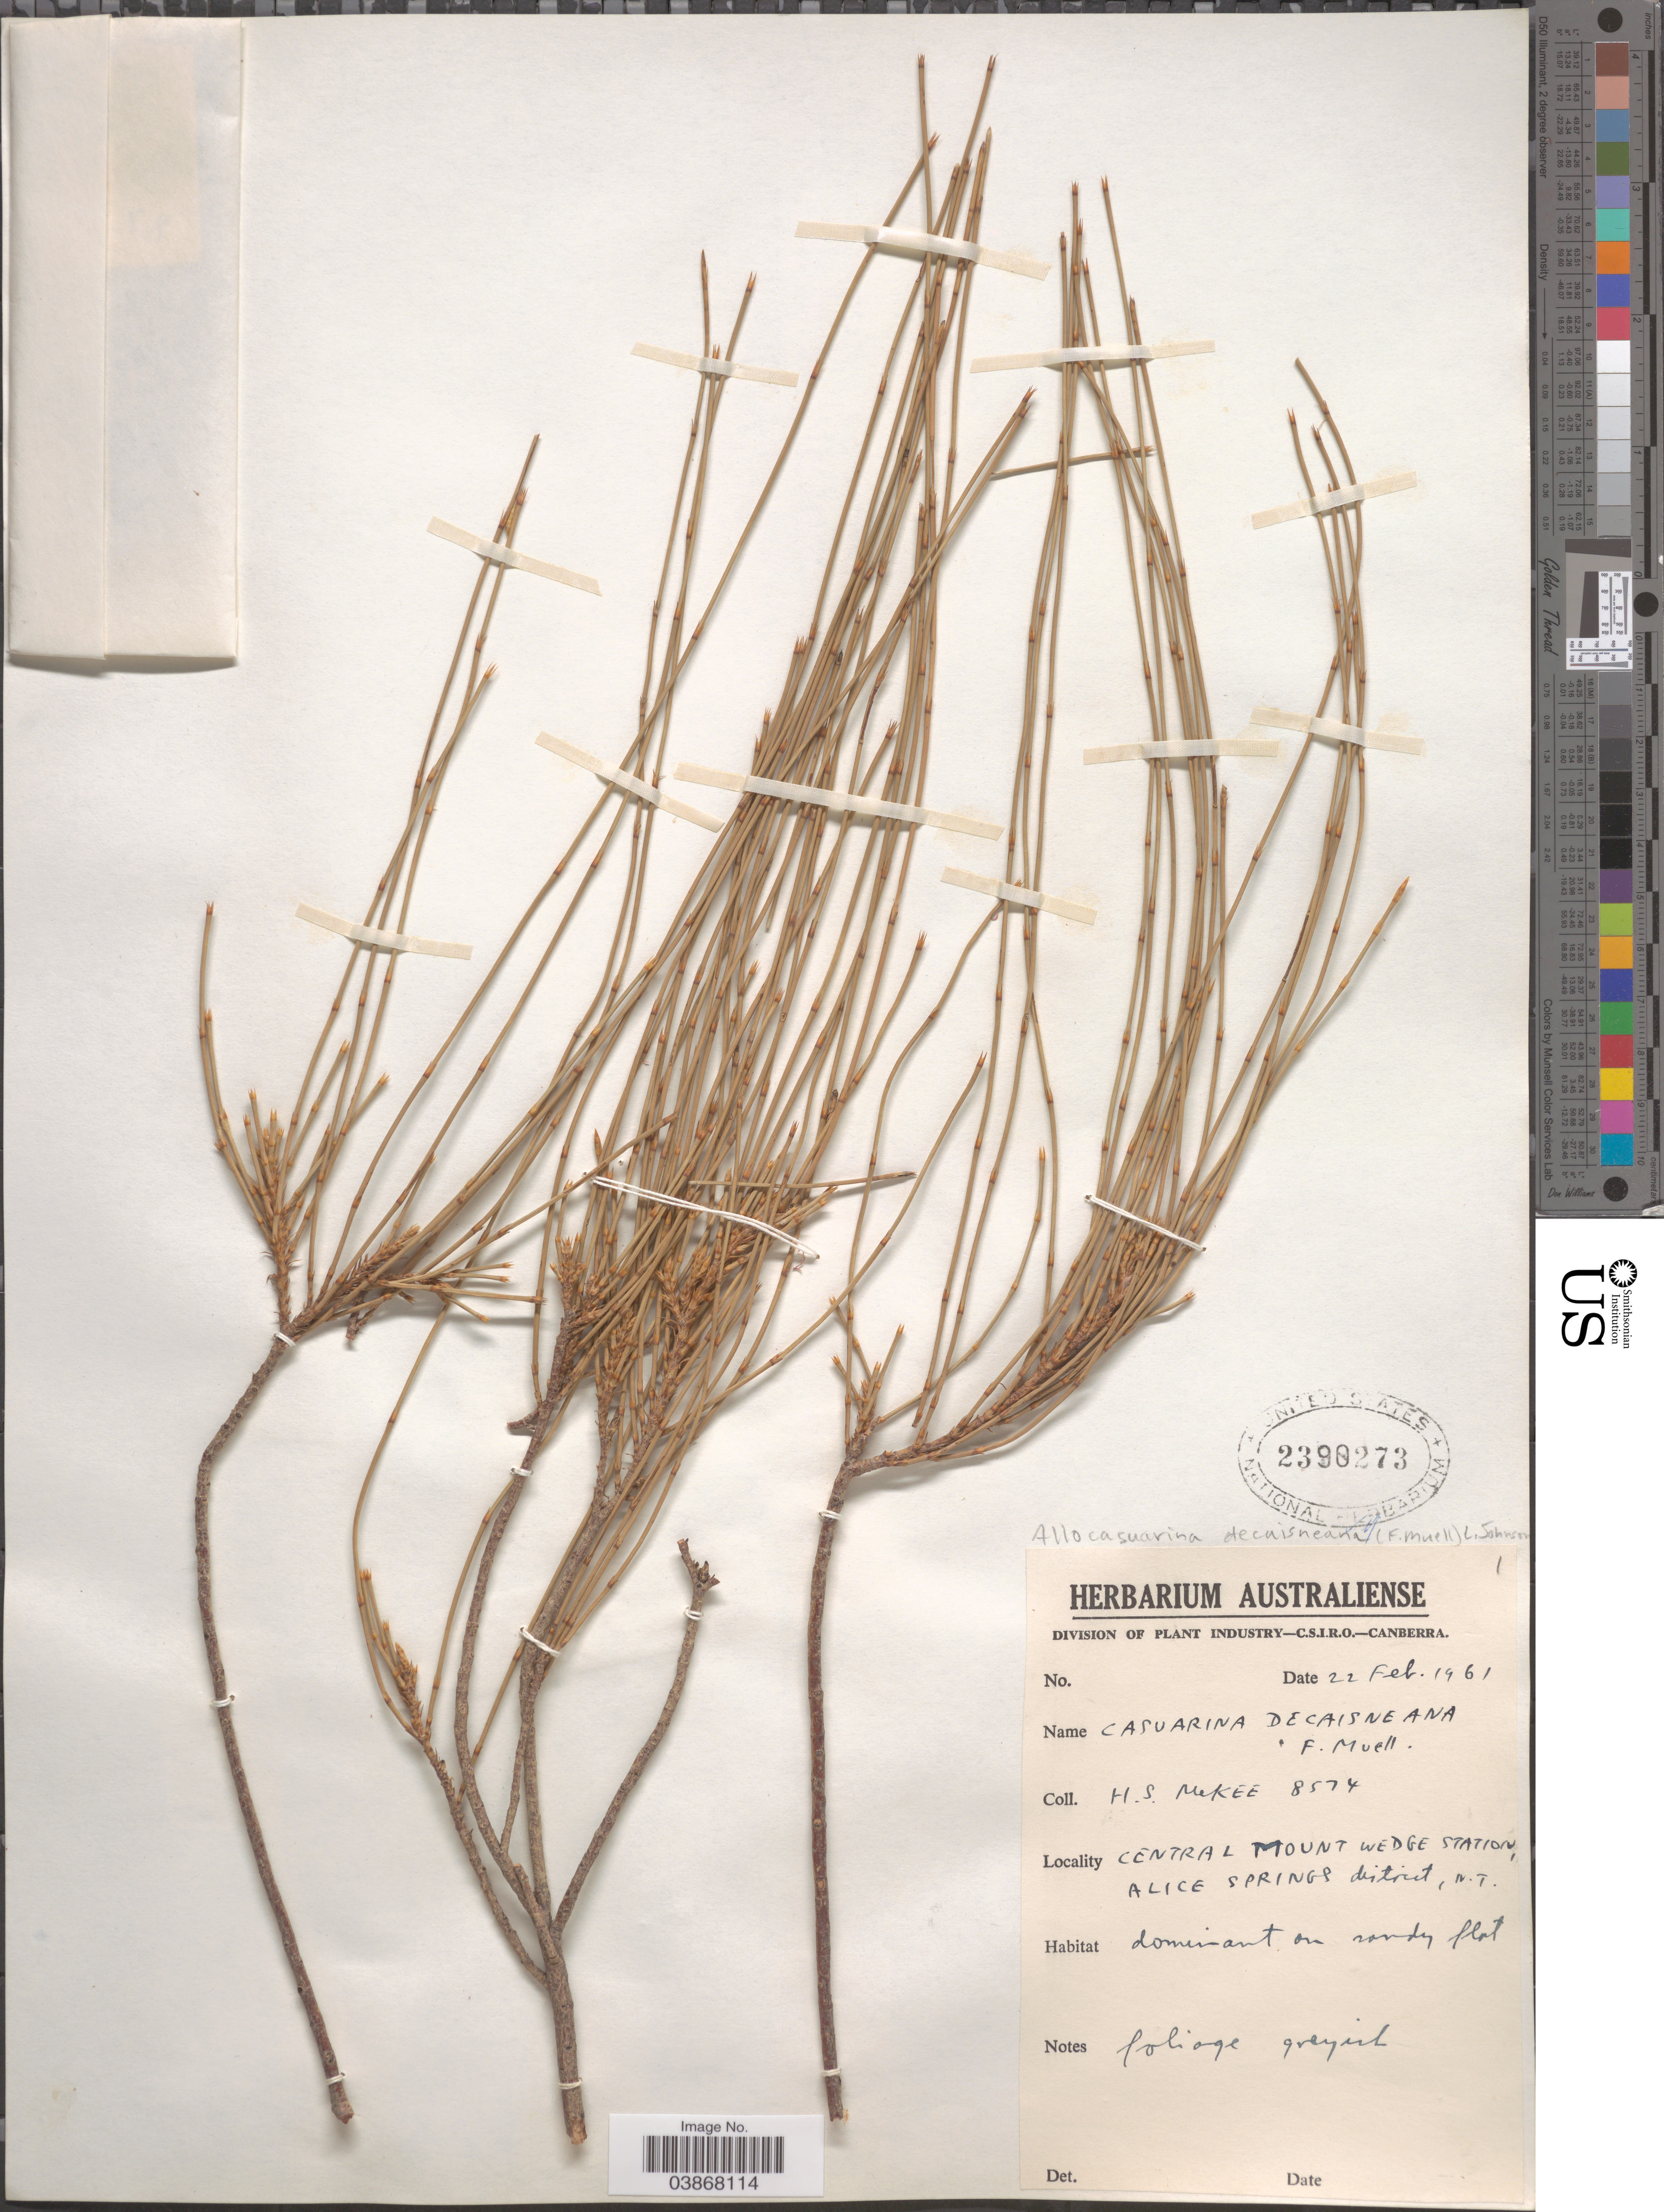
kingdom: Plantae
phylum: Tracheophyta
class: Magnoliopsida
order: Fagales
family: Casuarinaceae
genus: Allocasuarina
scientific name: Allocasuarina decaisneana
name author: (F. Muell.) L.A.S. Johnson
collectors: H. S. McKee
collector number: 8574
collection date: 1961-02-22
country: Australia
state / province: Northern Territory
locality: Central Mount Wedge Station, Alice Springs district.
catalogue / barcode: US 2390273